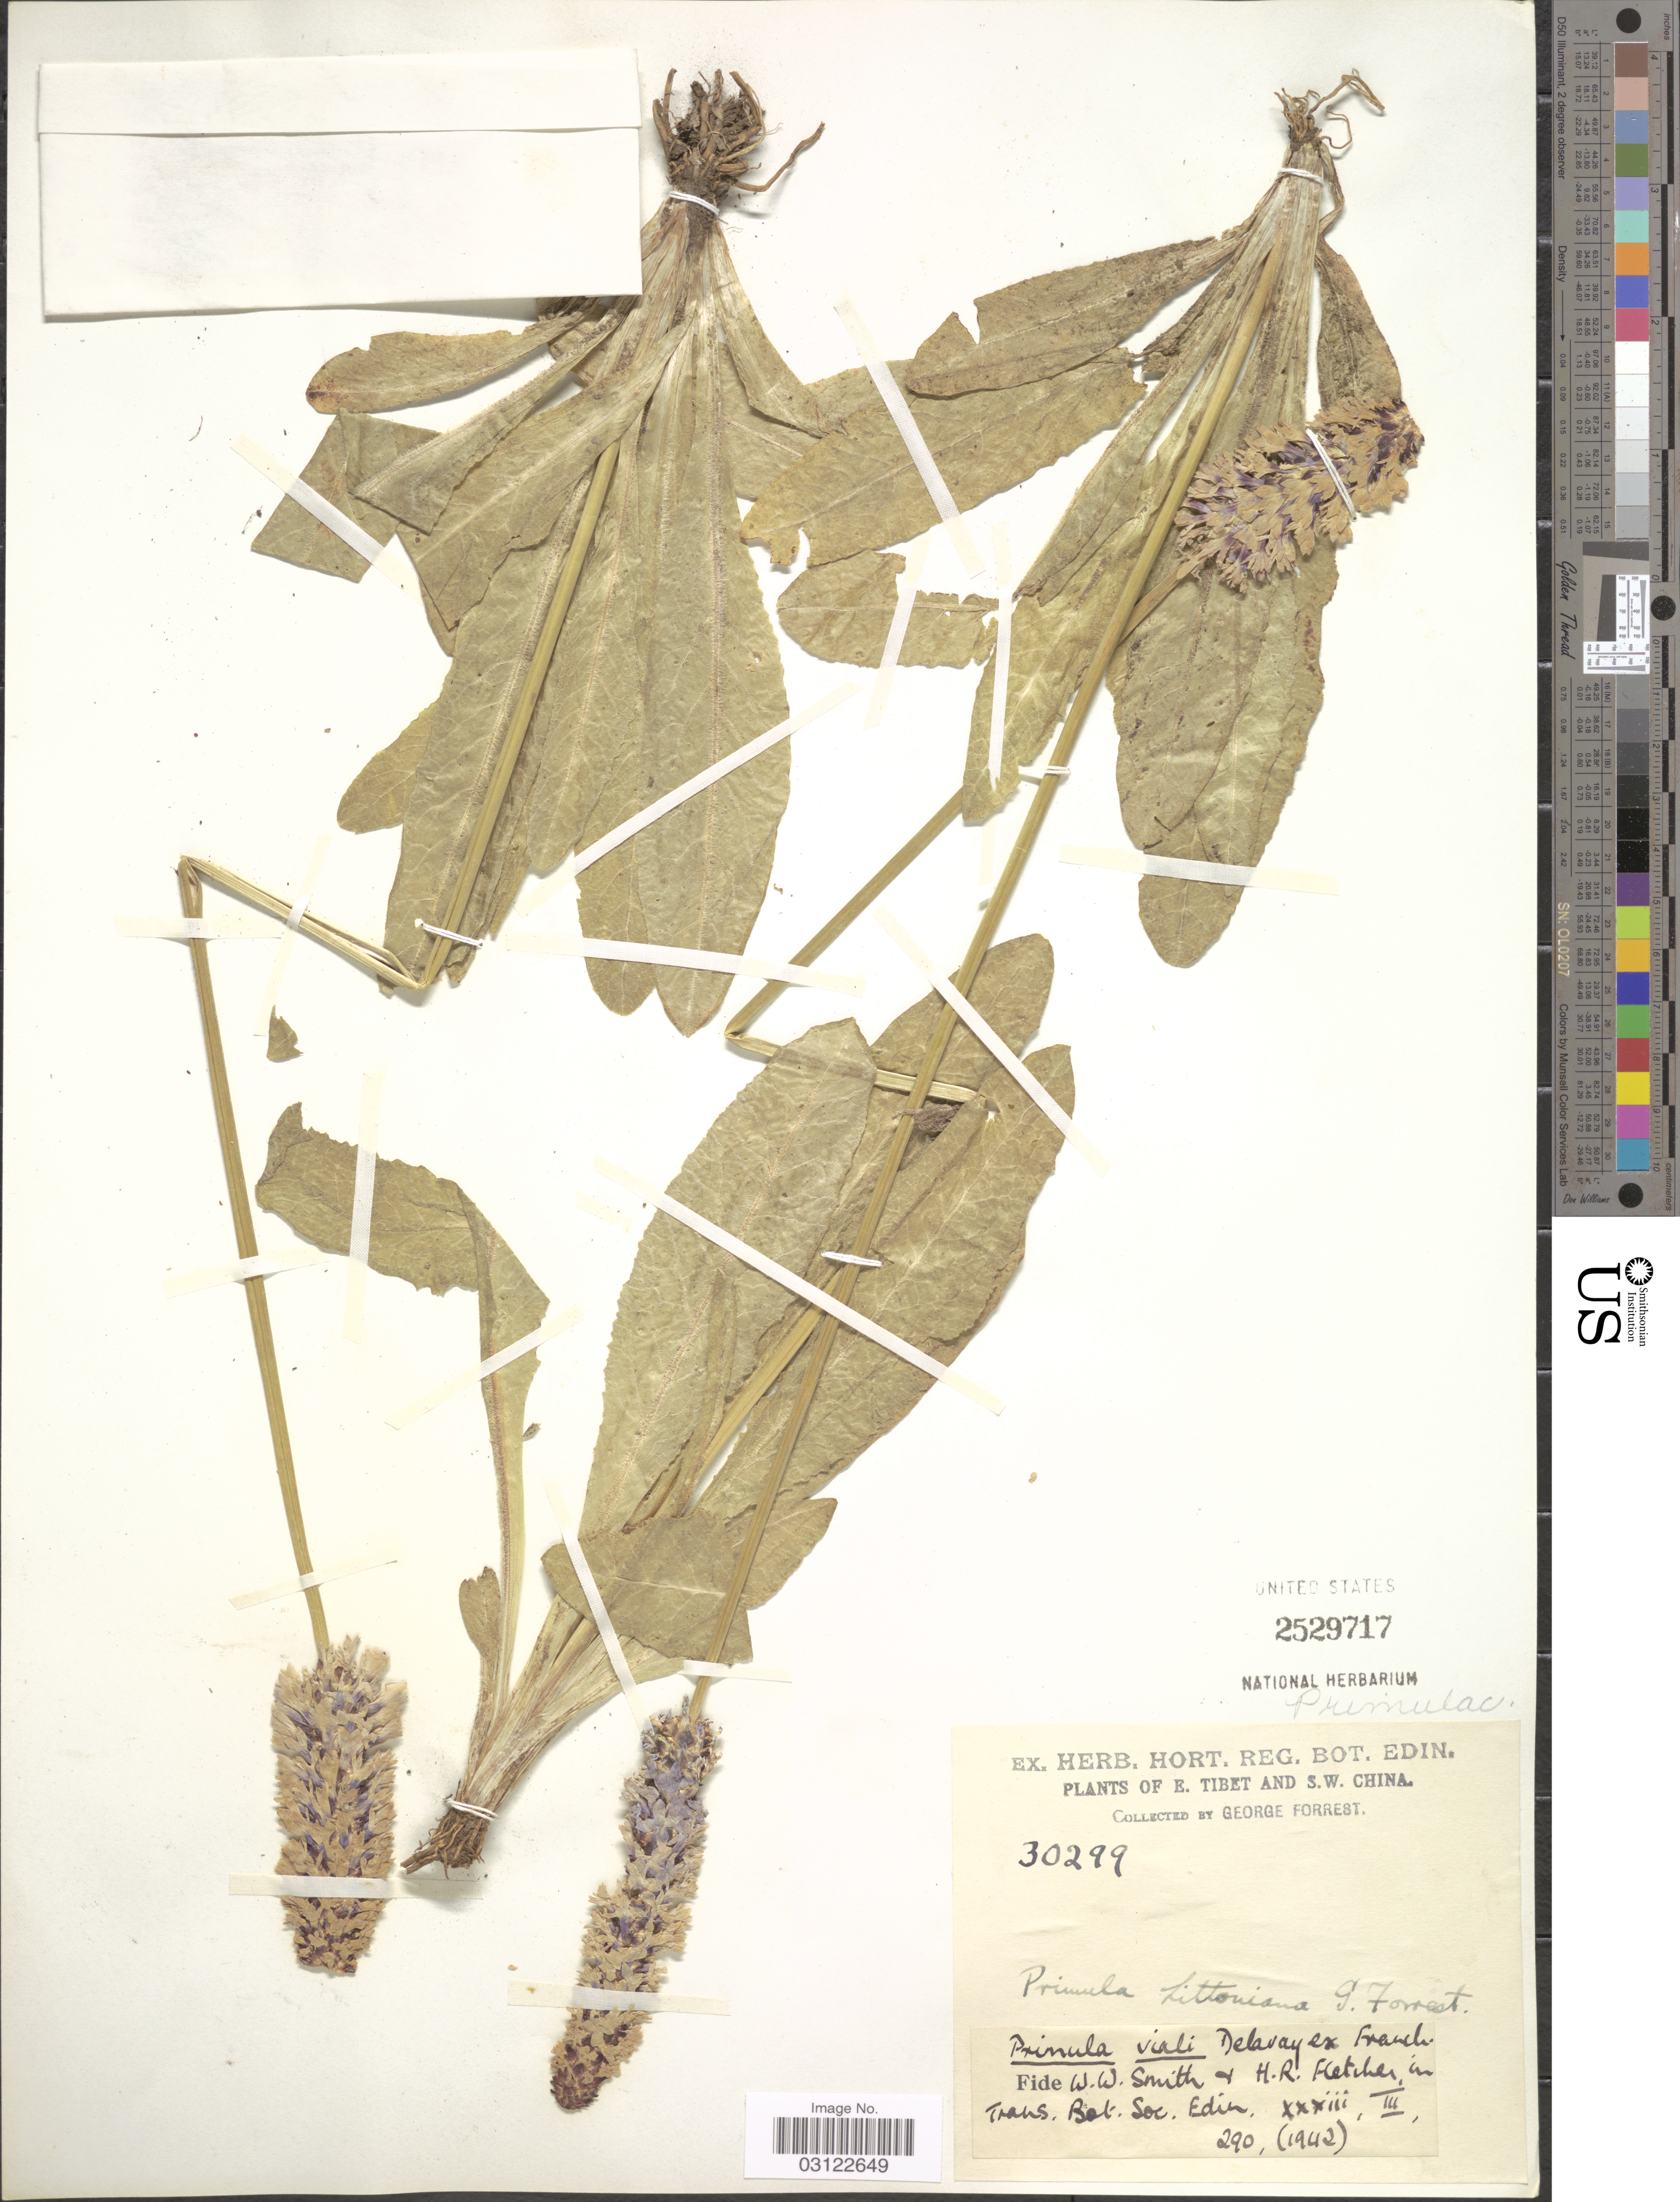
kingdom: Plantae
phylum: Tracheophyta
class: Magnoliopsida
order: Ericales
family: Primulaceae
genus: Primula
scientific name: Primula vialii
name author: Delavay ex Franch.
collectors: G. Forrest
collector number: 30299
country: China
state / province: Xizang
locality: E. Tibet and S.W. China.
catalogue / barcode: US 2529717